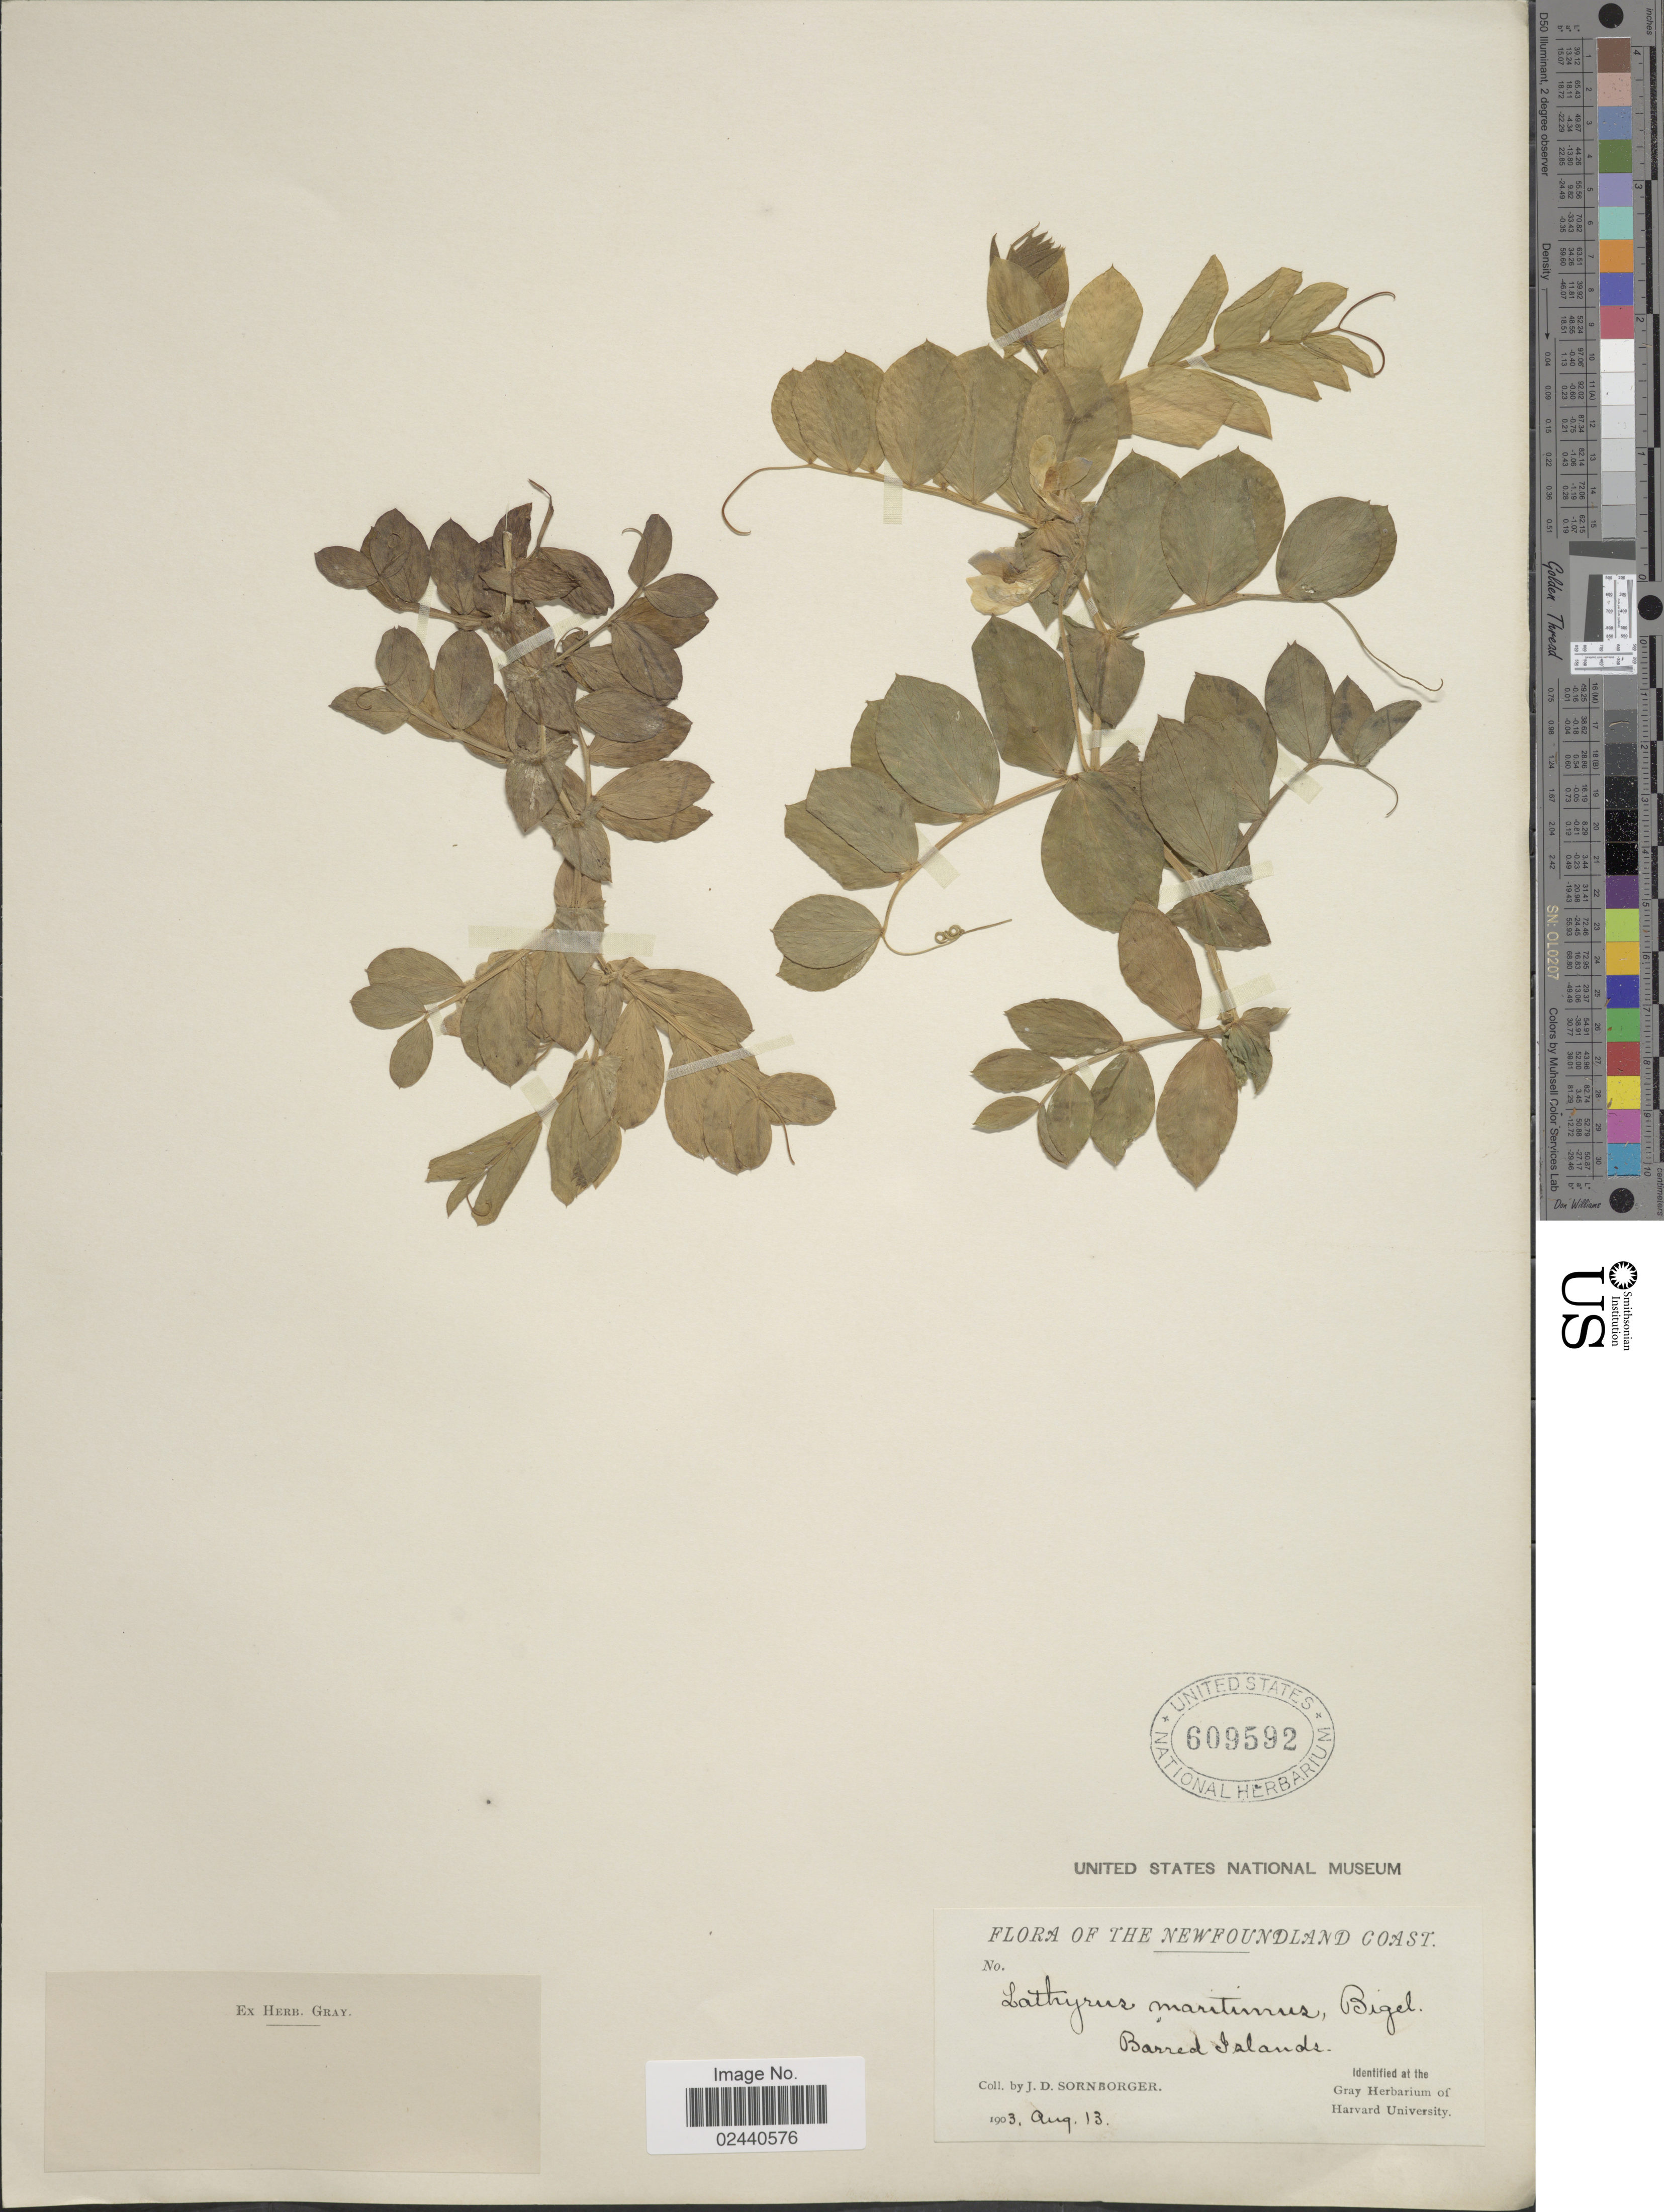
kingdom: Plantae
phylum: Tracheophyta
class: Magnoliopsida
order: Fabales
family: Fabaceae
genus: Lathyrus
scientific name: Lathyrus japonicus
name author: Willd.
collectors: J. Sornborger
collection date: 1903-08-13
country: Canada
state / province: Newfoundland and Labrador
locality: Newfoundland Coast, Barred Islands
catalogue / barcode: US 609592